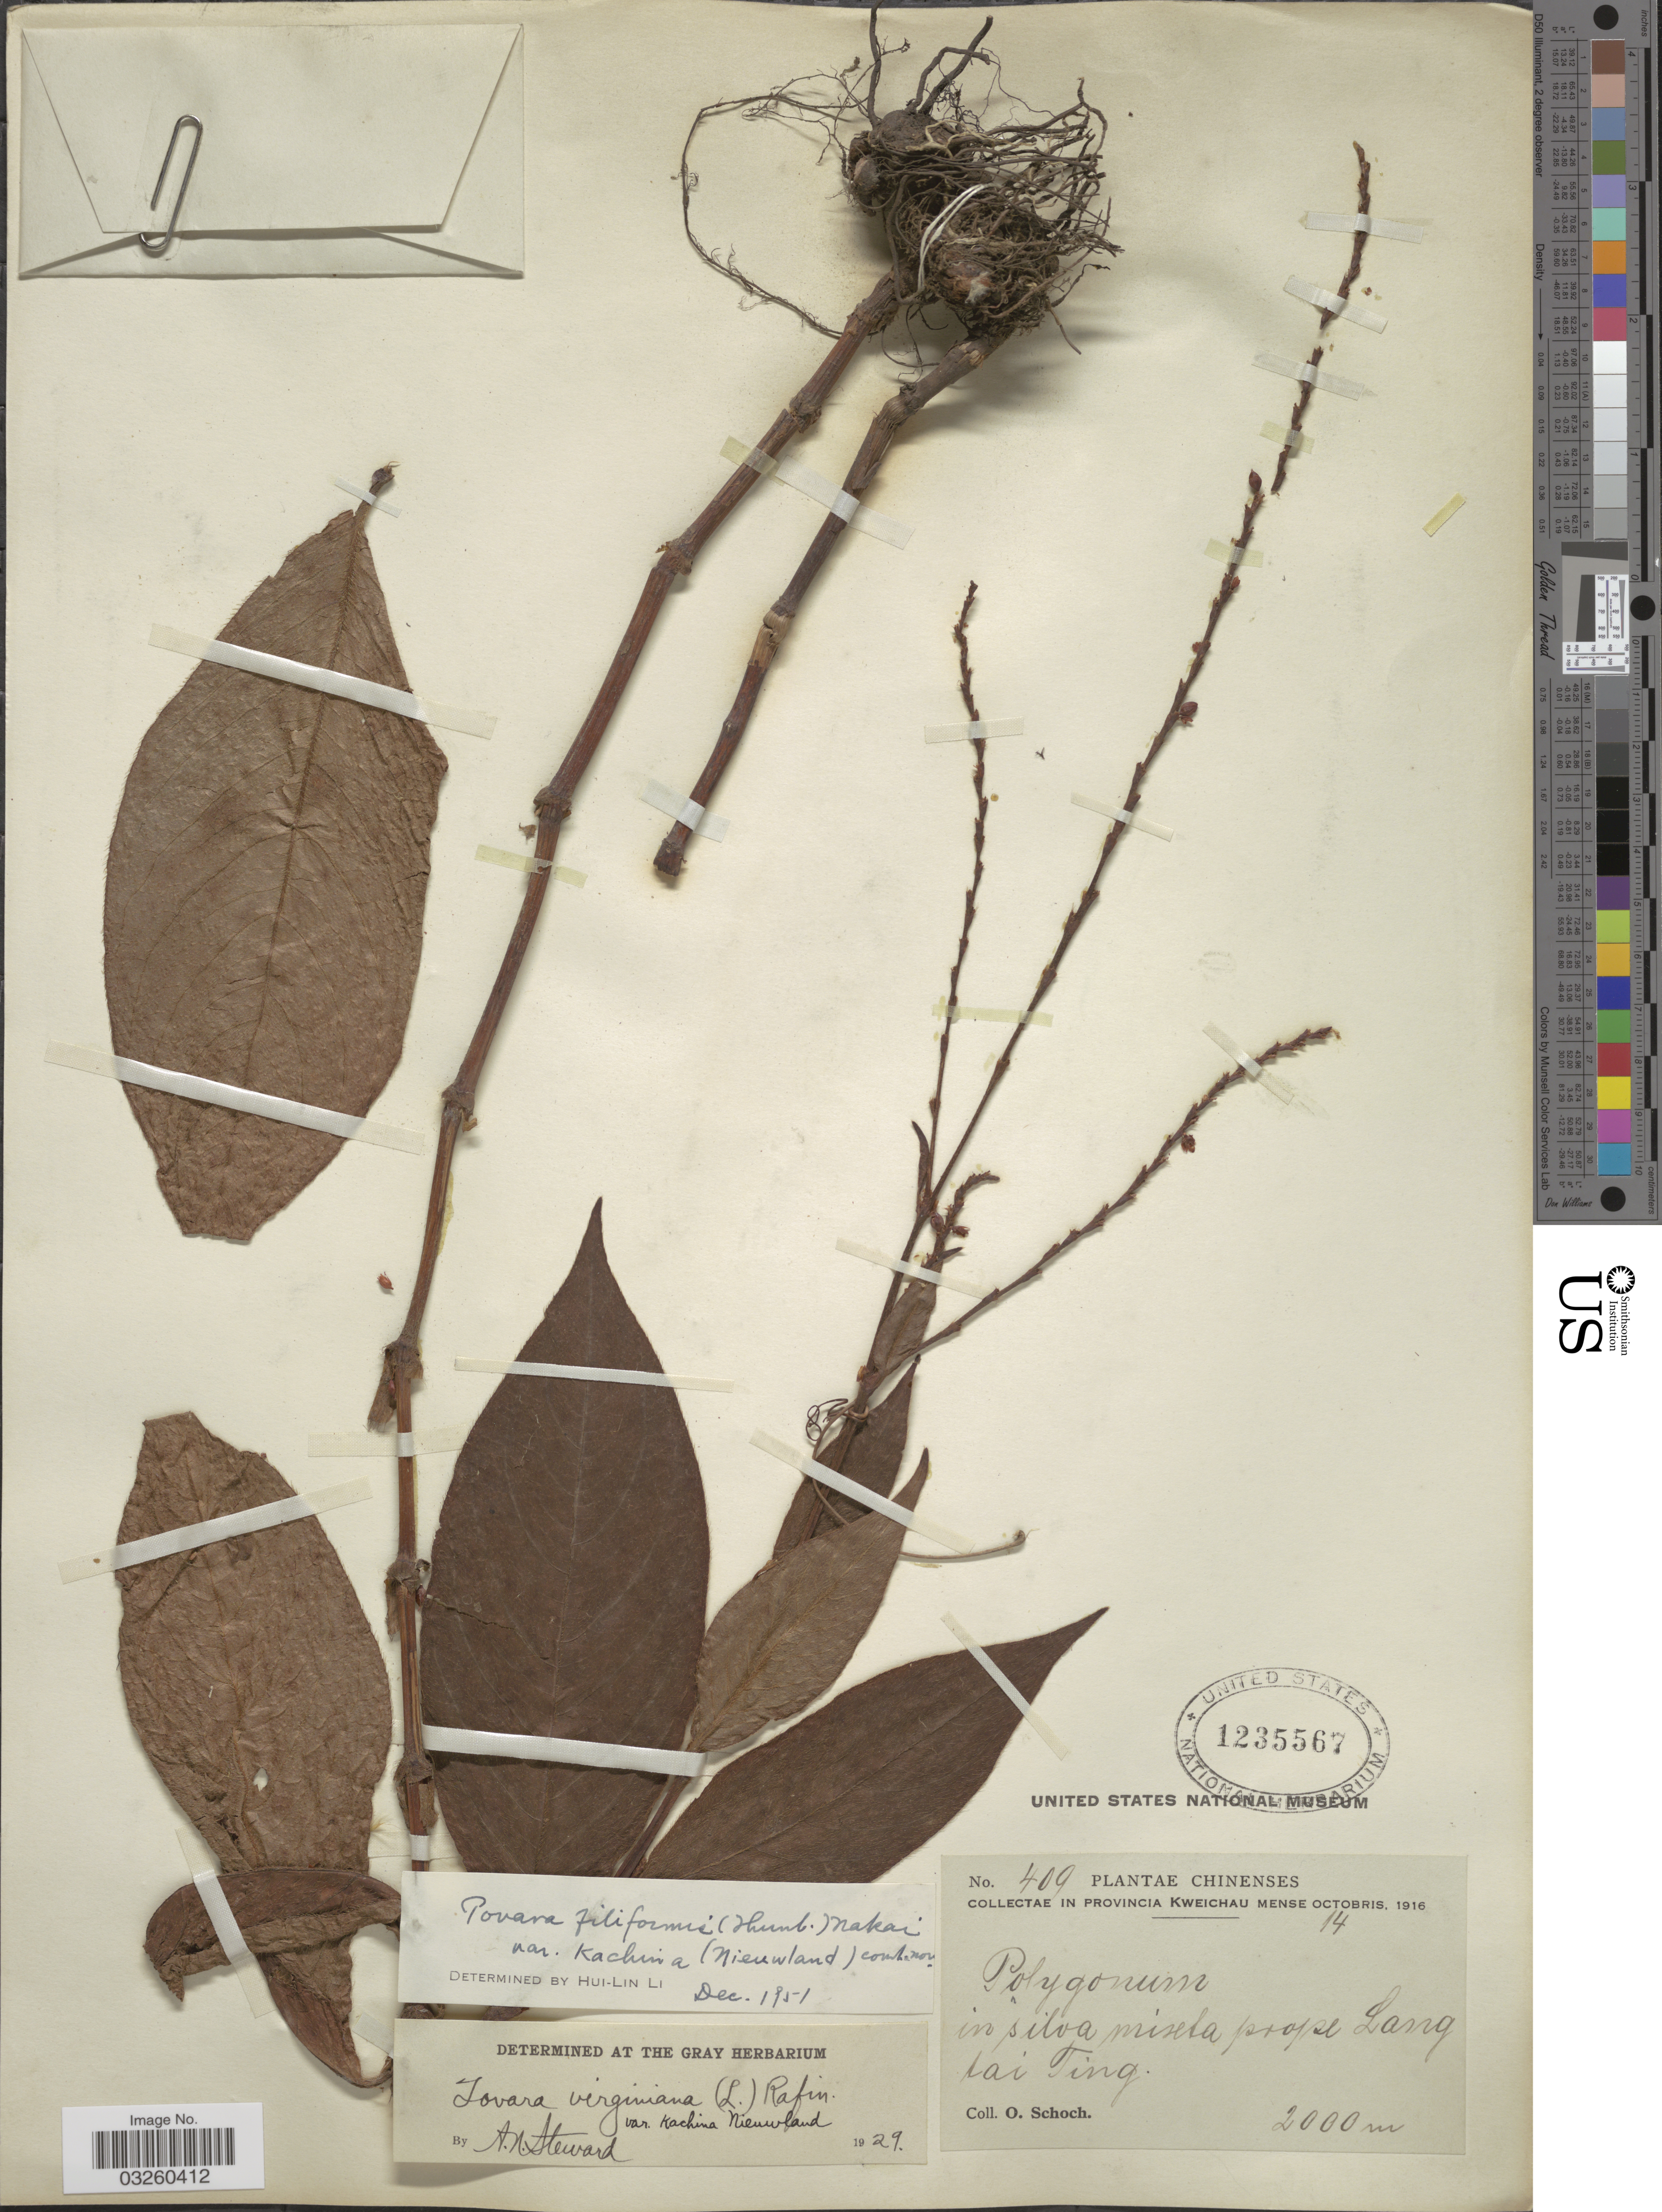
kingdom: Plantae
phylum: Tracheophyta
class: Magnoliopsida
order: Caryophyllales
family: Polygonaceae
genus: Persicaria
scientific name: Persicaria filiformis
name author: (Thunb.) Nakai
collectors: O. Schoch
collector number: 409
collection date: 1916-10-14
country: China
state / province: Guizhou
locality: Provincia Kweichau. In silva misela prope Lang tai [interpreted] Ting.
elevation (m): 2000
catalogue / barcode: US 1235567